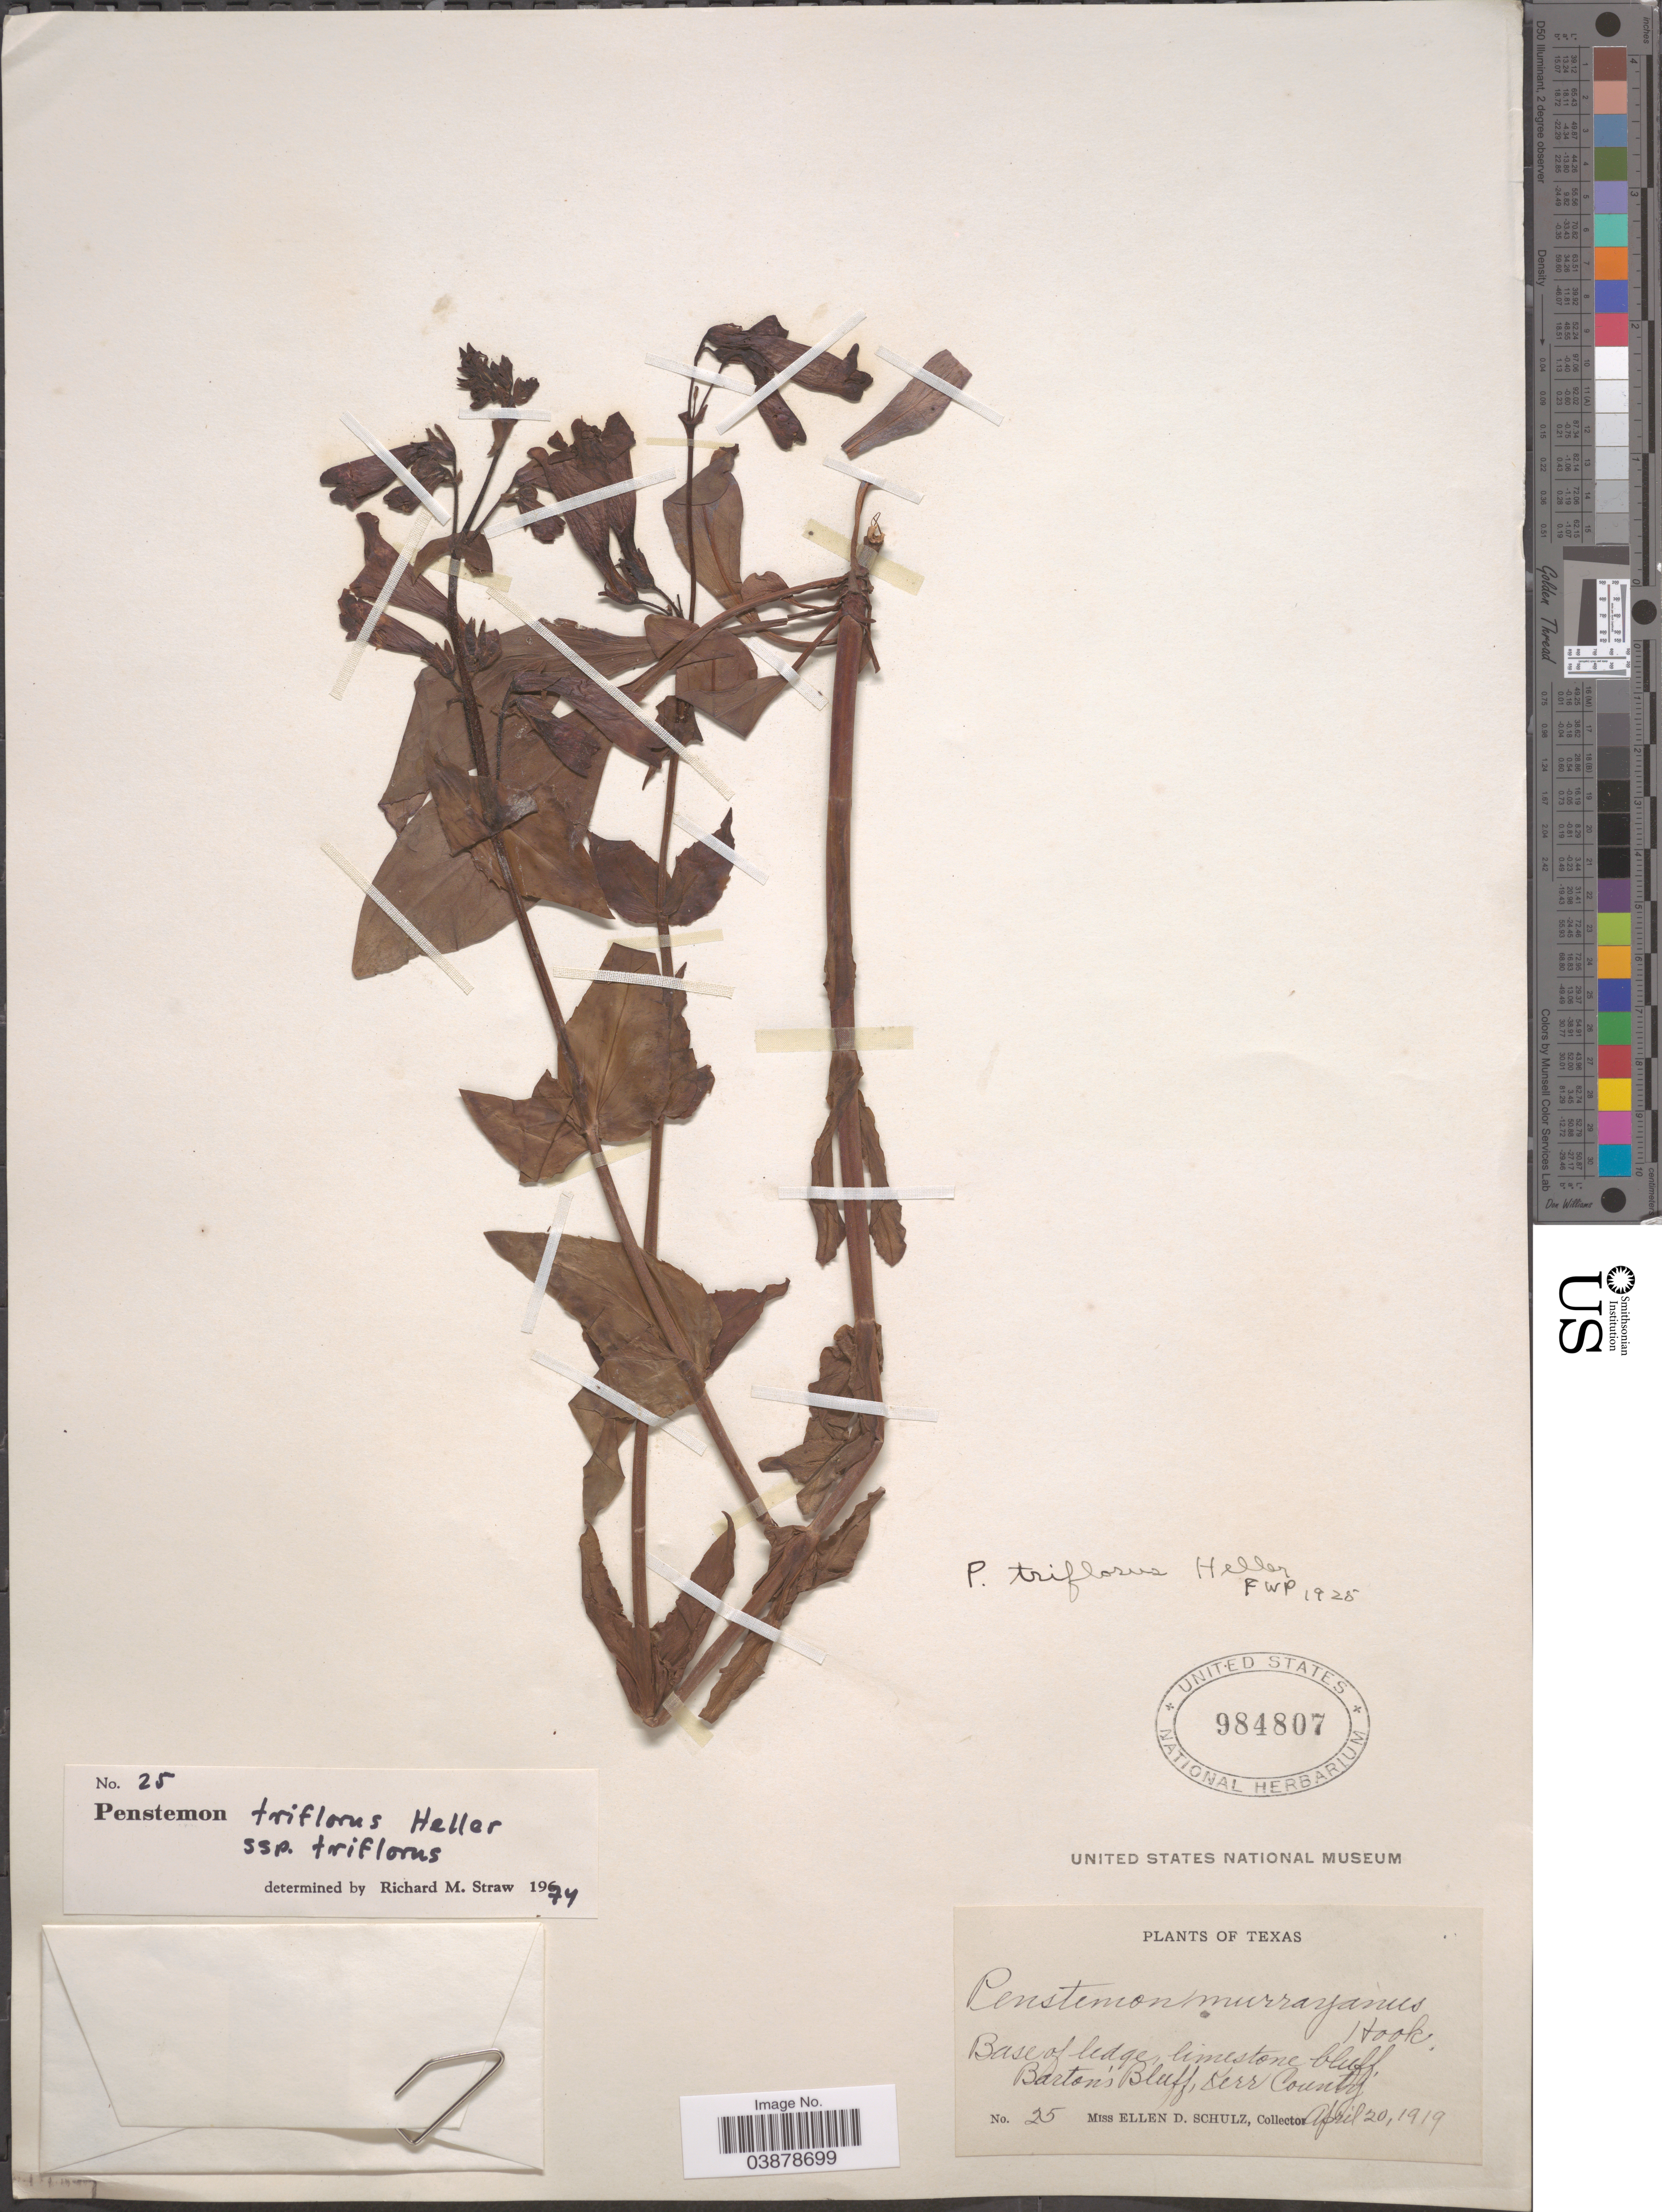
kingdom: Plantae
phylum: Tracheophyta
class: Magnoliopsida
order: Lamiales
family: Plantaginaceae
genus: Penstemon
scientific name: Penstemon triflorus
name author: A. Heller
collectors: E. D. Schulz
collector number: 25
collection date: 1919-04-20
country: United States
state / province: Texas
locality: Base of ledge, limestone bluff, Barton's Bluff, Kerr County.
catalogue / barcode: US 984807